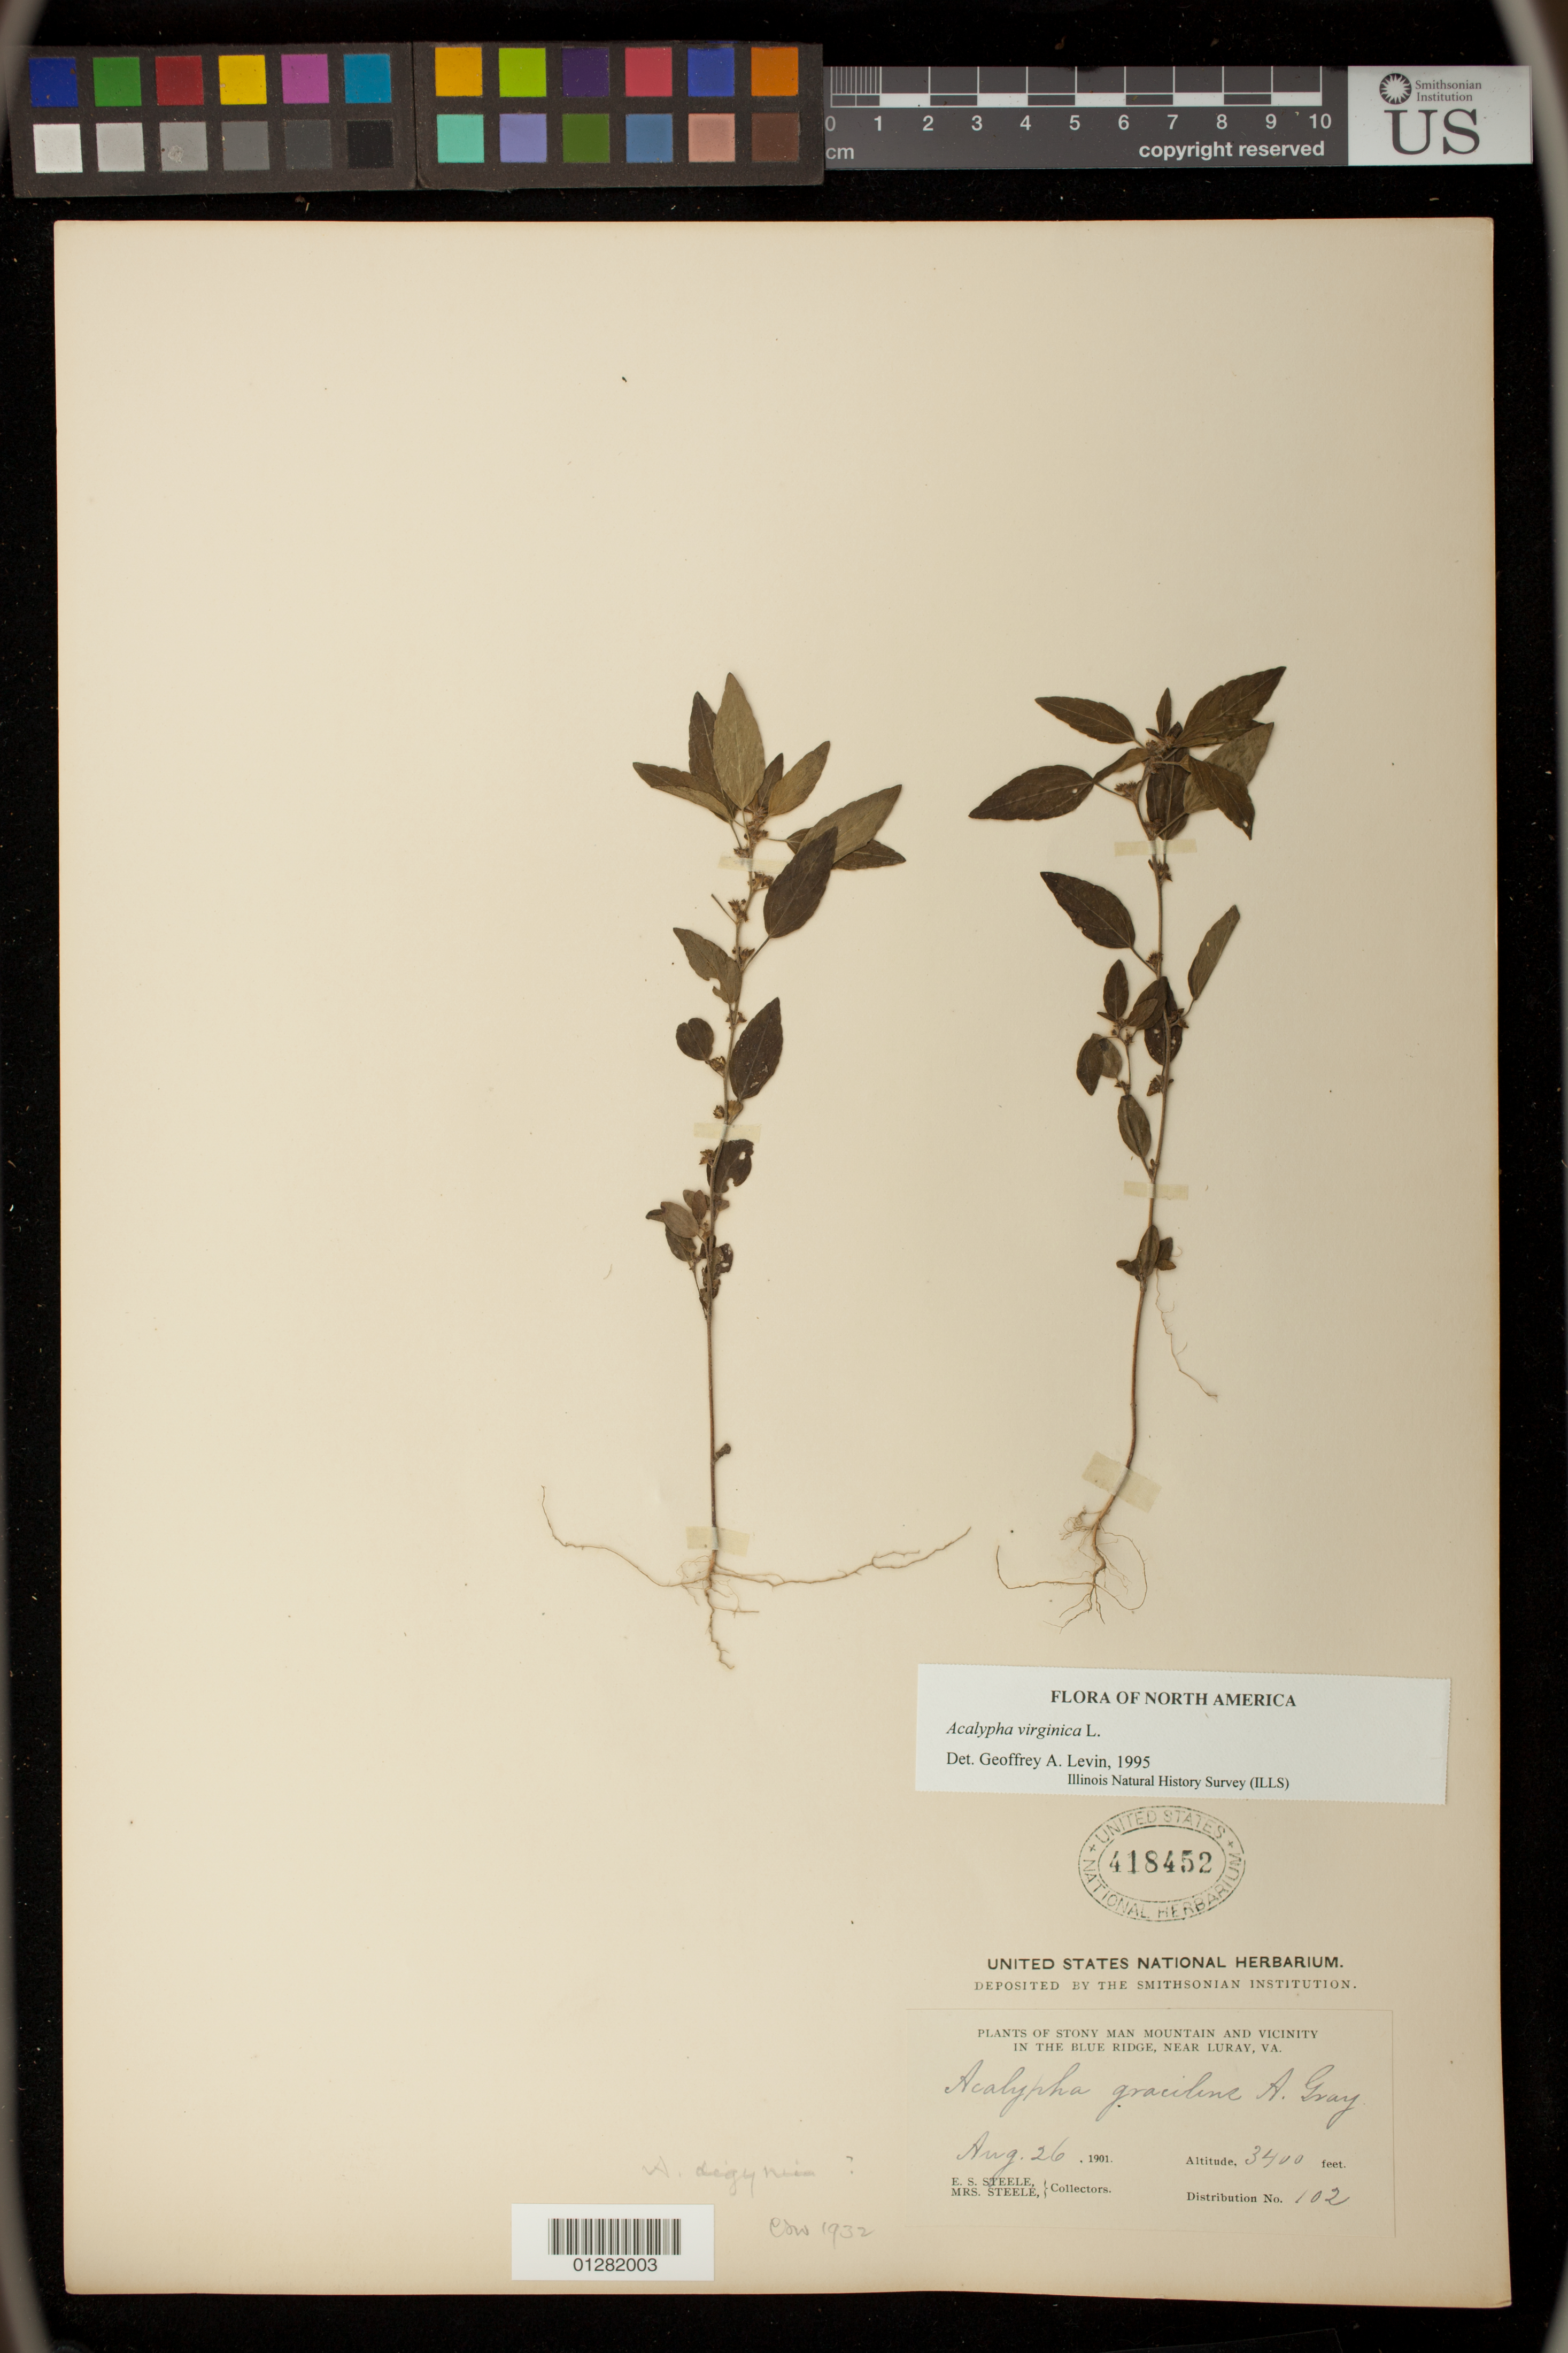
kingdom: Plantae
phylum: Tracheophyta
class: Magnoliopsida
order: Malpighiales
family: Euphorbiaceae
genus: Acalypha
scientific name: Acalypha virginica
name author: L.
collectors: E. Steele & Mrs. E. S. Steele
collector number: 102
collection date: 1901-08-26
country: United States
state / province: Virginia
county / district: Page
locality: Stony Man Mountain and vicinity in the Blue Ridge, near Luray.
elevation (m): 1036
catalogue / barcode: US 418452